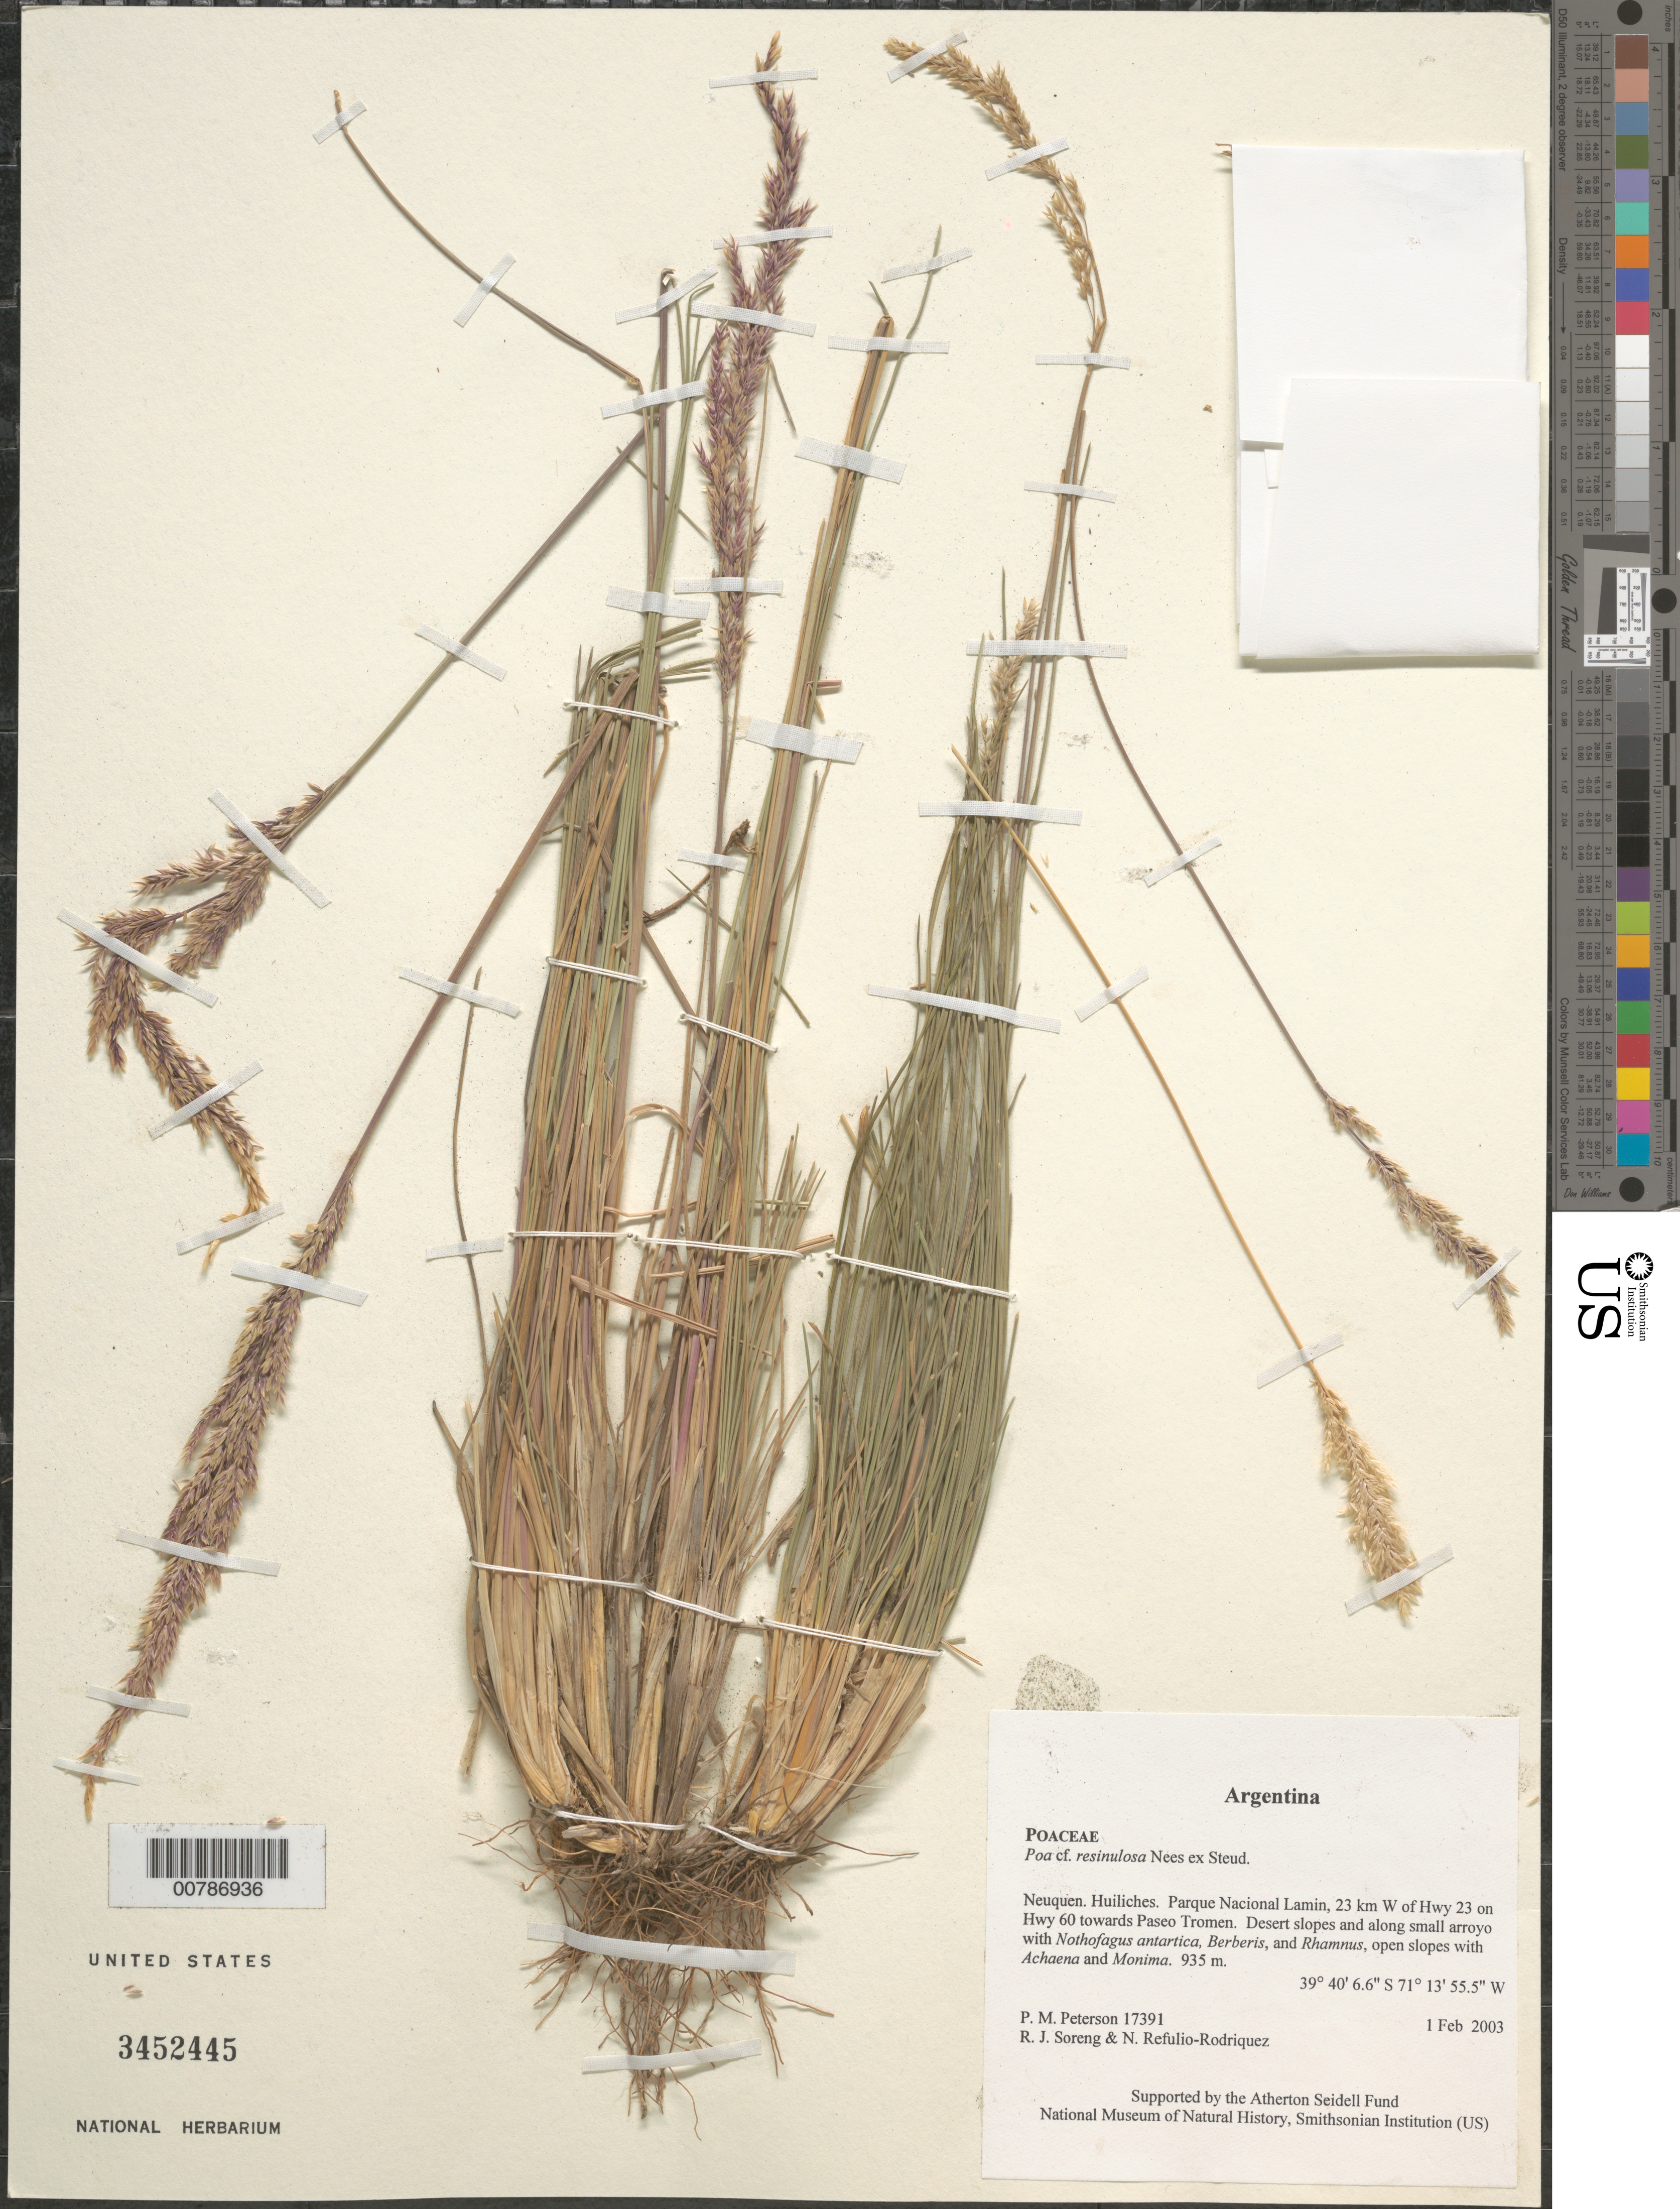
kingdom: Plantae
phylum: Tracheophyta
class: Liliopsida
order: Poales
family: Poaceae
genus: Poa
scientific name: Poa resinulosa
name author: Nees ex Steud.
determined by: Soreng, Robert J., Research Associate (BOT), Smithsonian Institution - National Museum of Natural History (UNITED STATES)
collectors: P. M. Peterson, R. J. Soreng & N. Refulio-Rodríguez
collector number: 17391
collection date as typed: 01 Feb 2003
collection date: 2003-02-01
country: Argentina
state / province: Neuquen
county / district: Huiliches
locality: Parque Nacional Lamin, 23 km W of Hwy 23 on Hwy 60 towards Paseo Tromen. Desert slopes and along small arroyo with Nothofagus antartica, Berberis, and Rhamnus, open slopes with Achaena and Monima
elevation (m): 935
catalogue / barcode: US 3452445